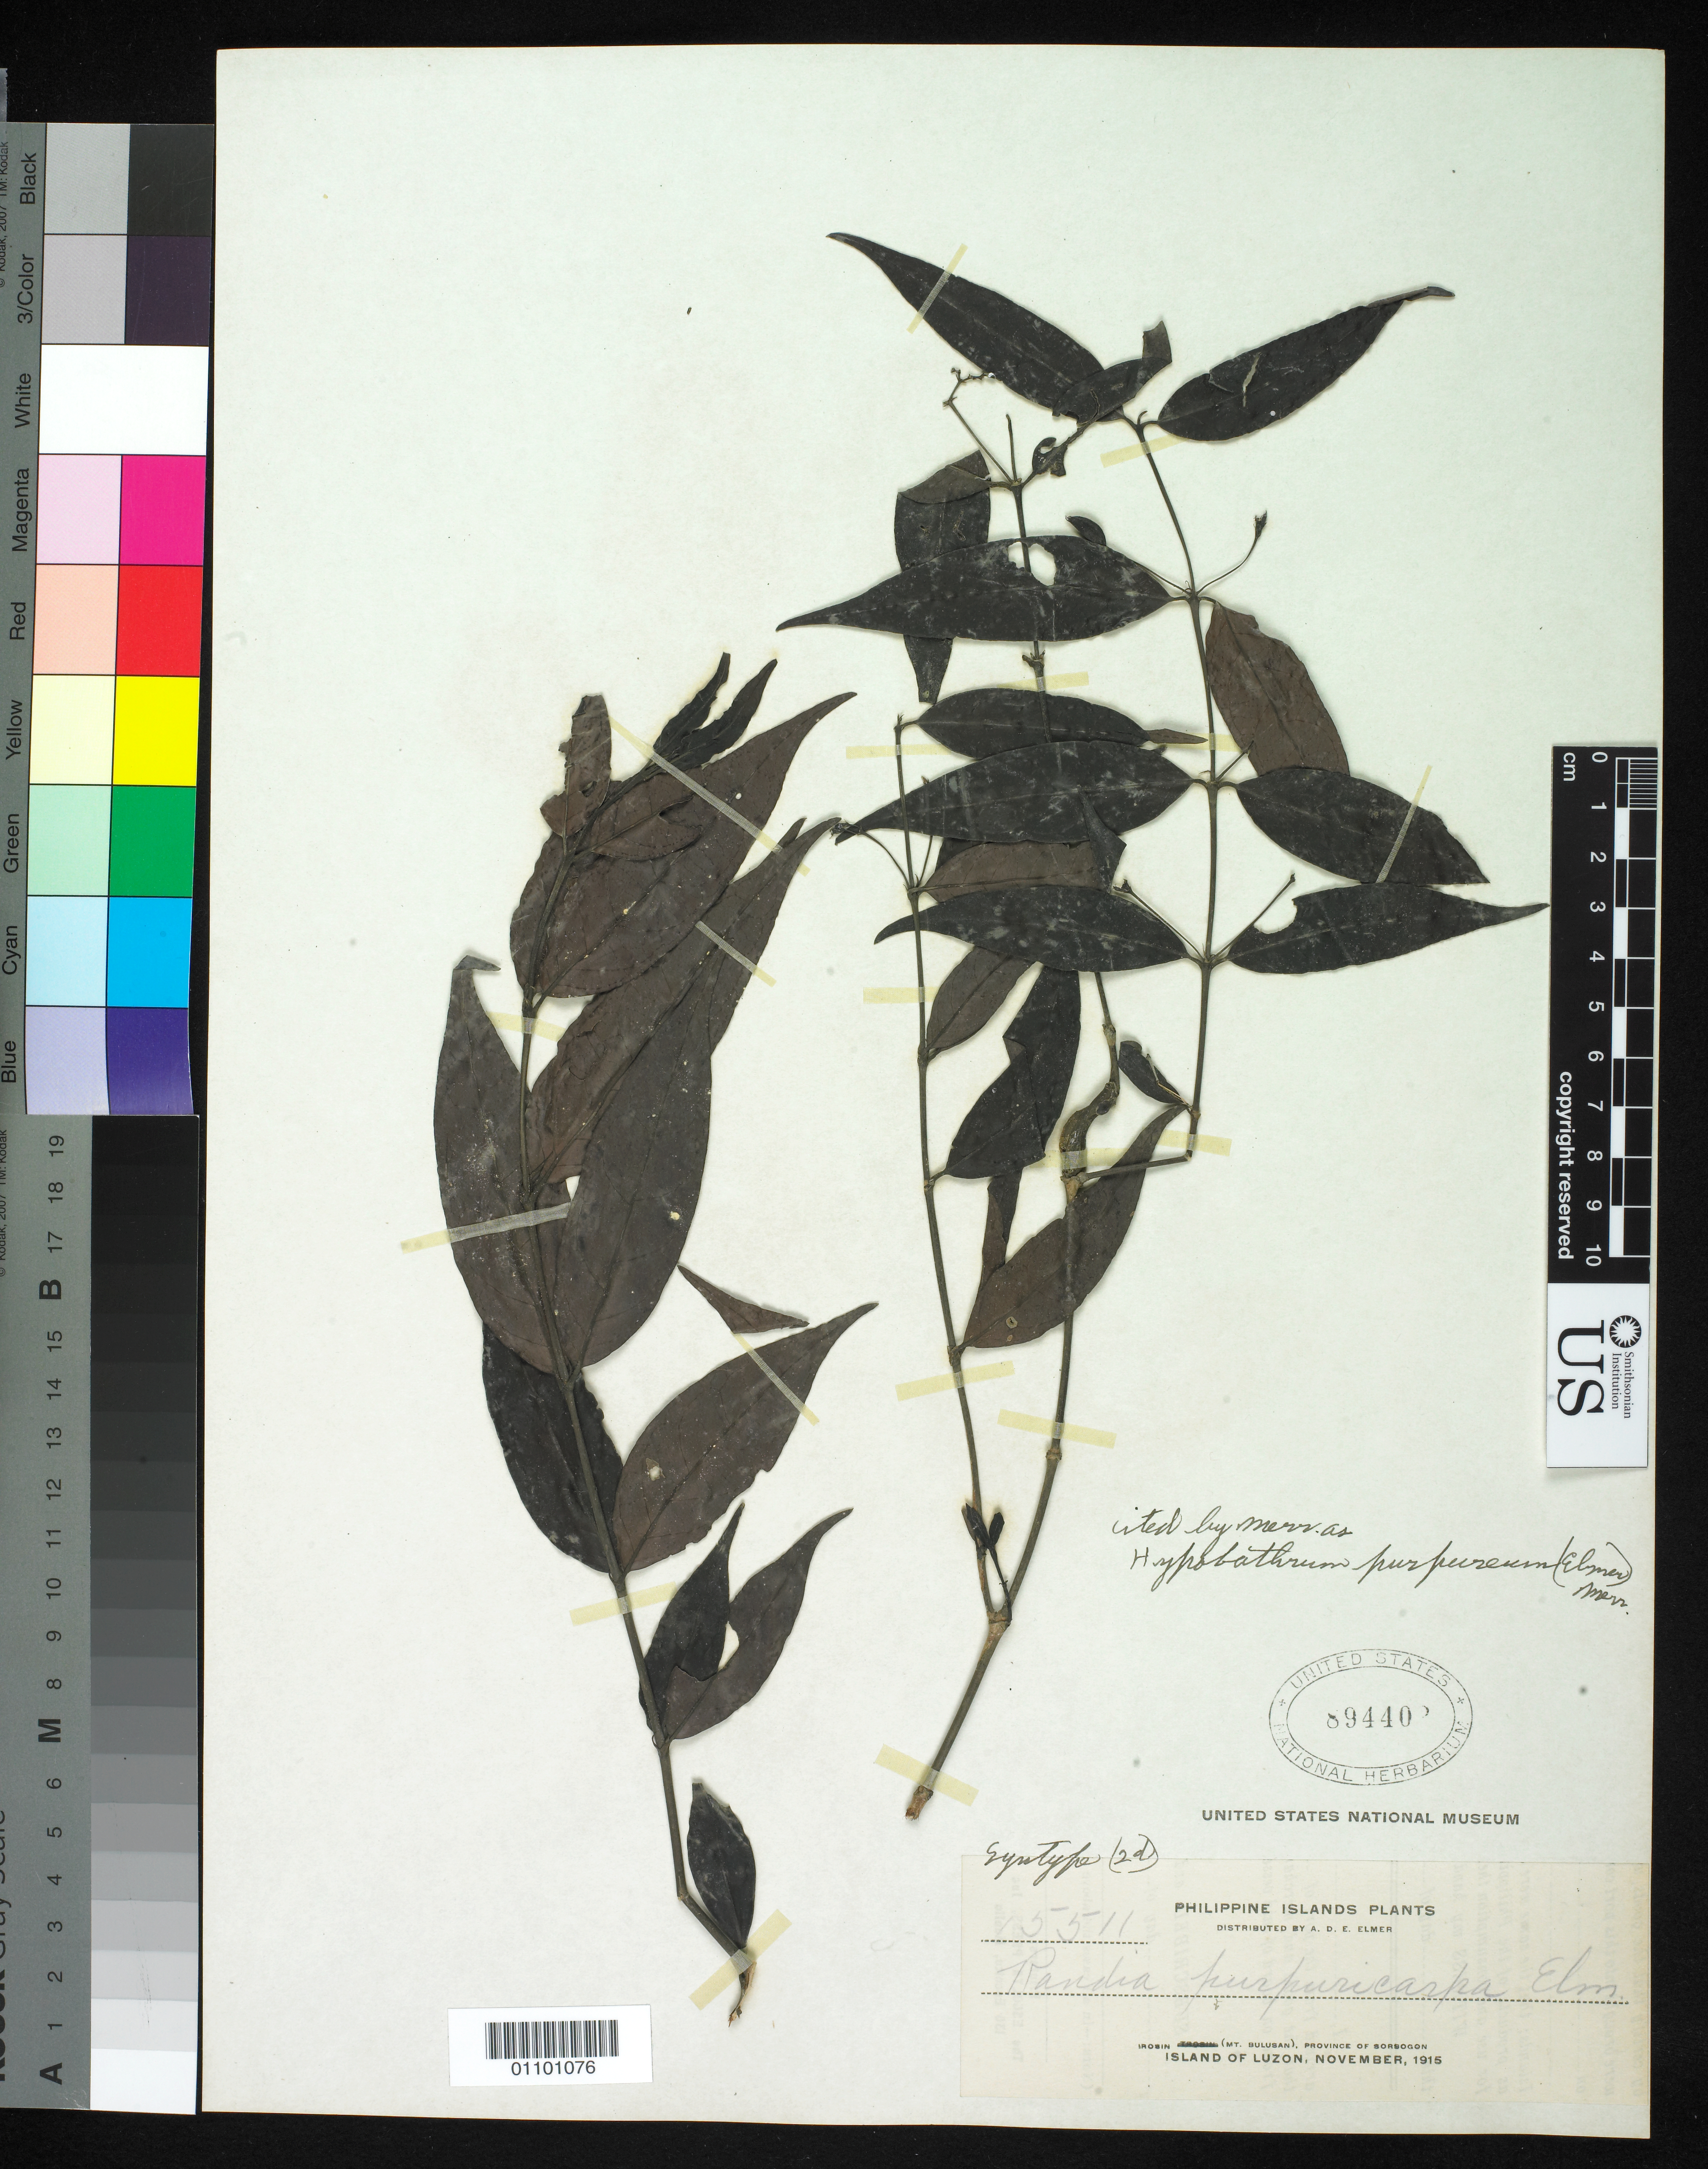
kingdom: Plantae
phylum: Tracheophyta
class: Magnoliopsida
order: Gentianales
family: Rubiaceae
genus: Randia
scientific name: Randia purpuricarpa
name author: Elmer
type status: Syntype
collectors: A. D. E. Elmer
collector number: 15511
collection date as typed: Nov 1915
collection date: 1915-11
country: Philippines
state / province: Bicol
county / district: Sorsogon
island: Luzon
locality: Irosin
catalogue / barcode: US 89440